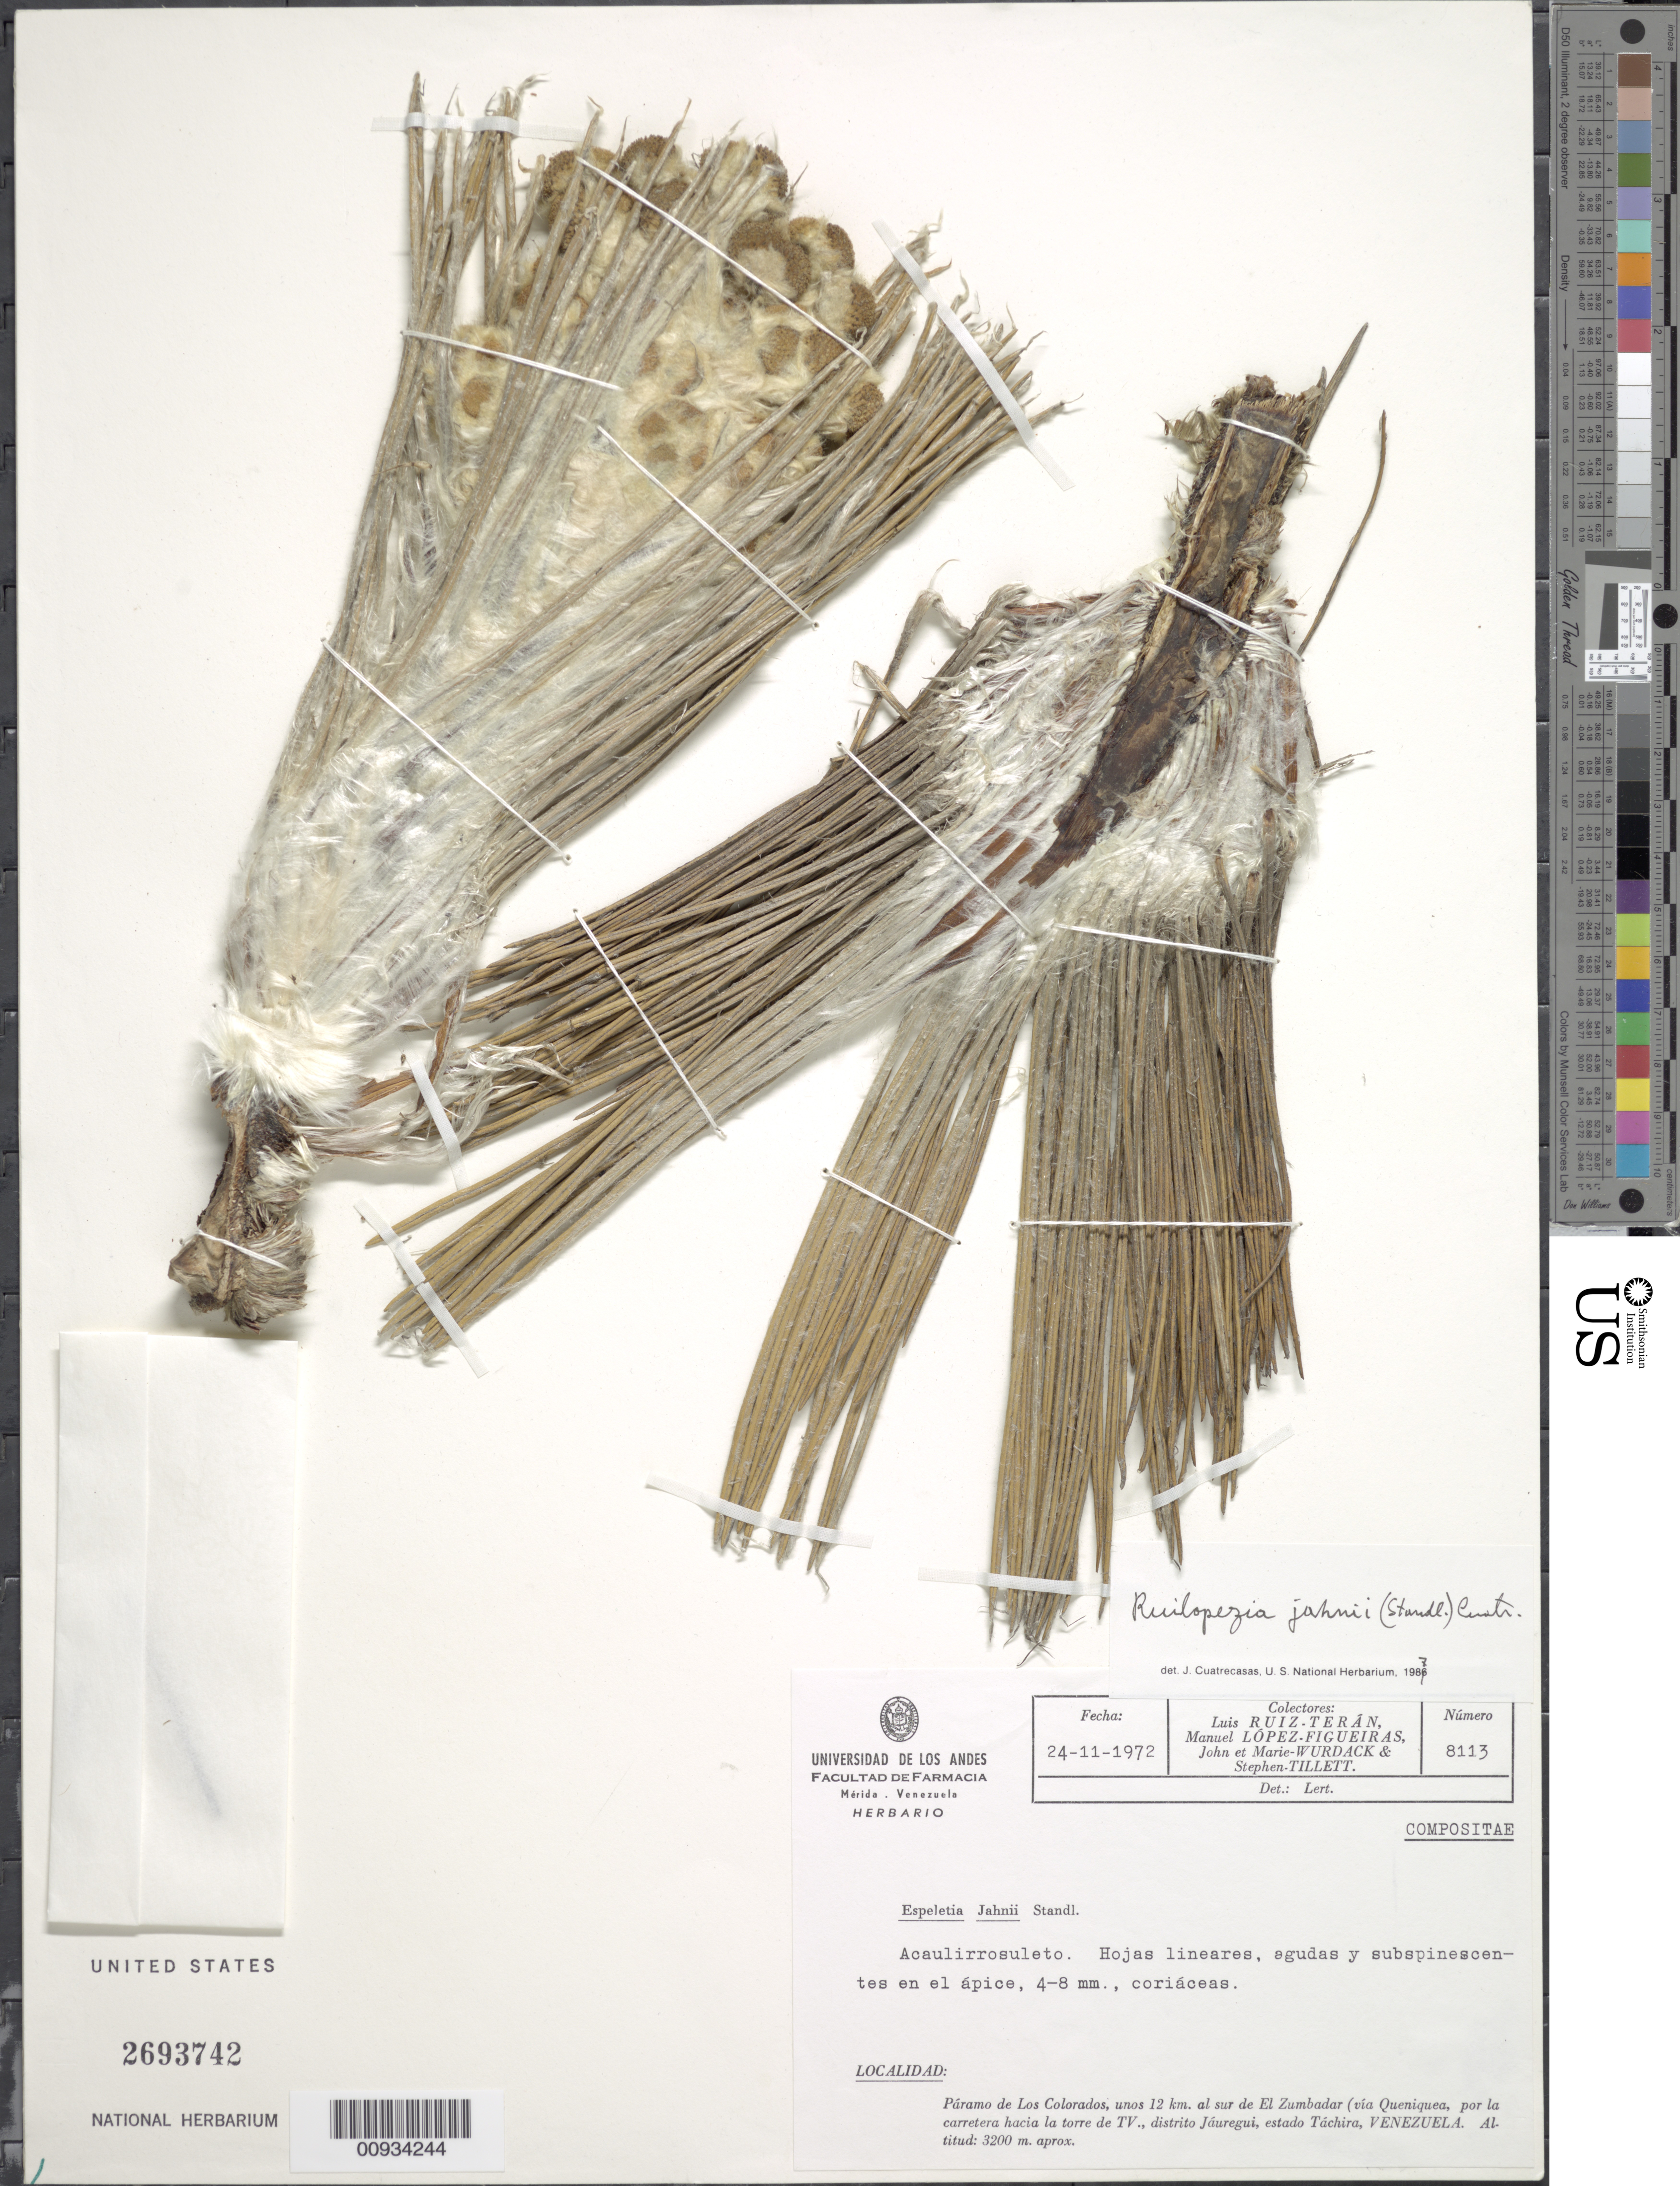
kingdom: Plantae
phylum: Tracheophyta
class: Magnoliopsida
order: Asterales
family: Asteraceae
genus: Ruilopezia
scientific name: Ruilopezia jahnii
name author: (Standl.) Cuatrec.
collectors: L. E. Ruíz-Terán & M. López Figueiras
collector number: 8113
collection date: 1972-11-24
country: Venezuela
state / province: Táchira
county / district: Jaúregui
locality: Páramo de Los Colorados, unos 12 km. al sur de El Zumbador (vía Queniquea, por la carretera hacia la torre de TV.. Páramo de Los Colorados, unos 12 km. al sur de El Zumbador (vía Queniquea), por la carretera hacia la torre de TV.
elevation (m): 3200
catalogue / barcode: US 2693742